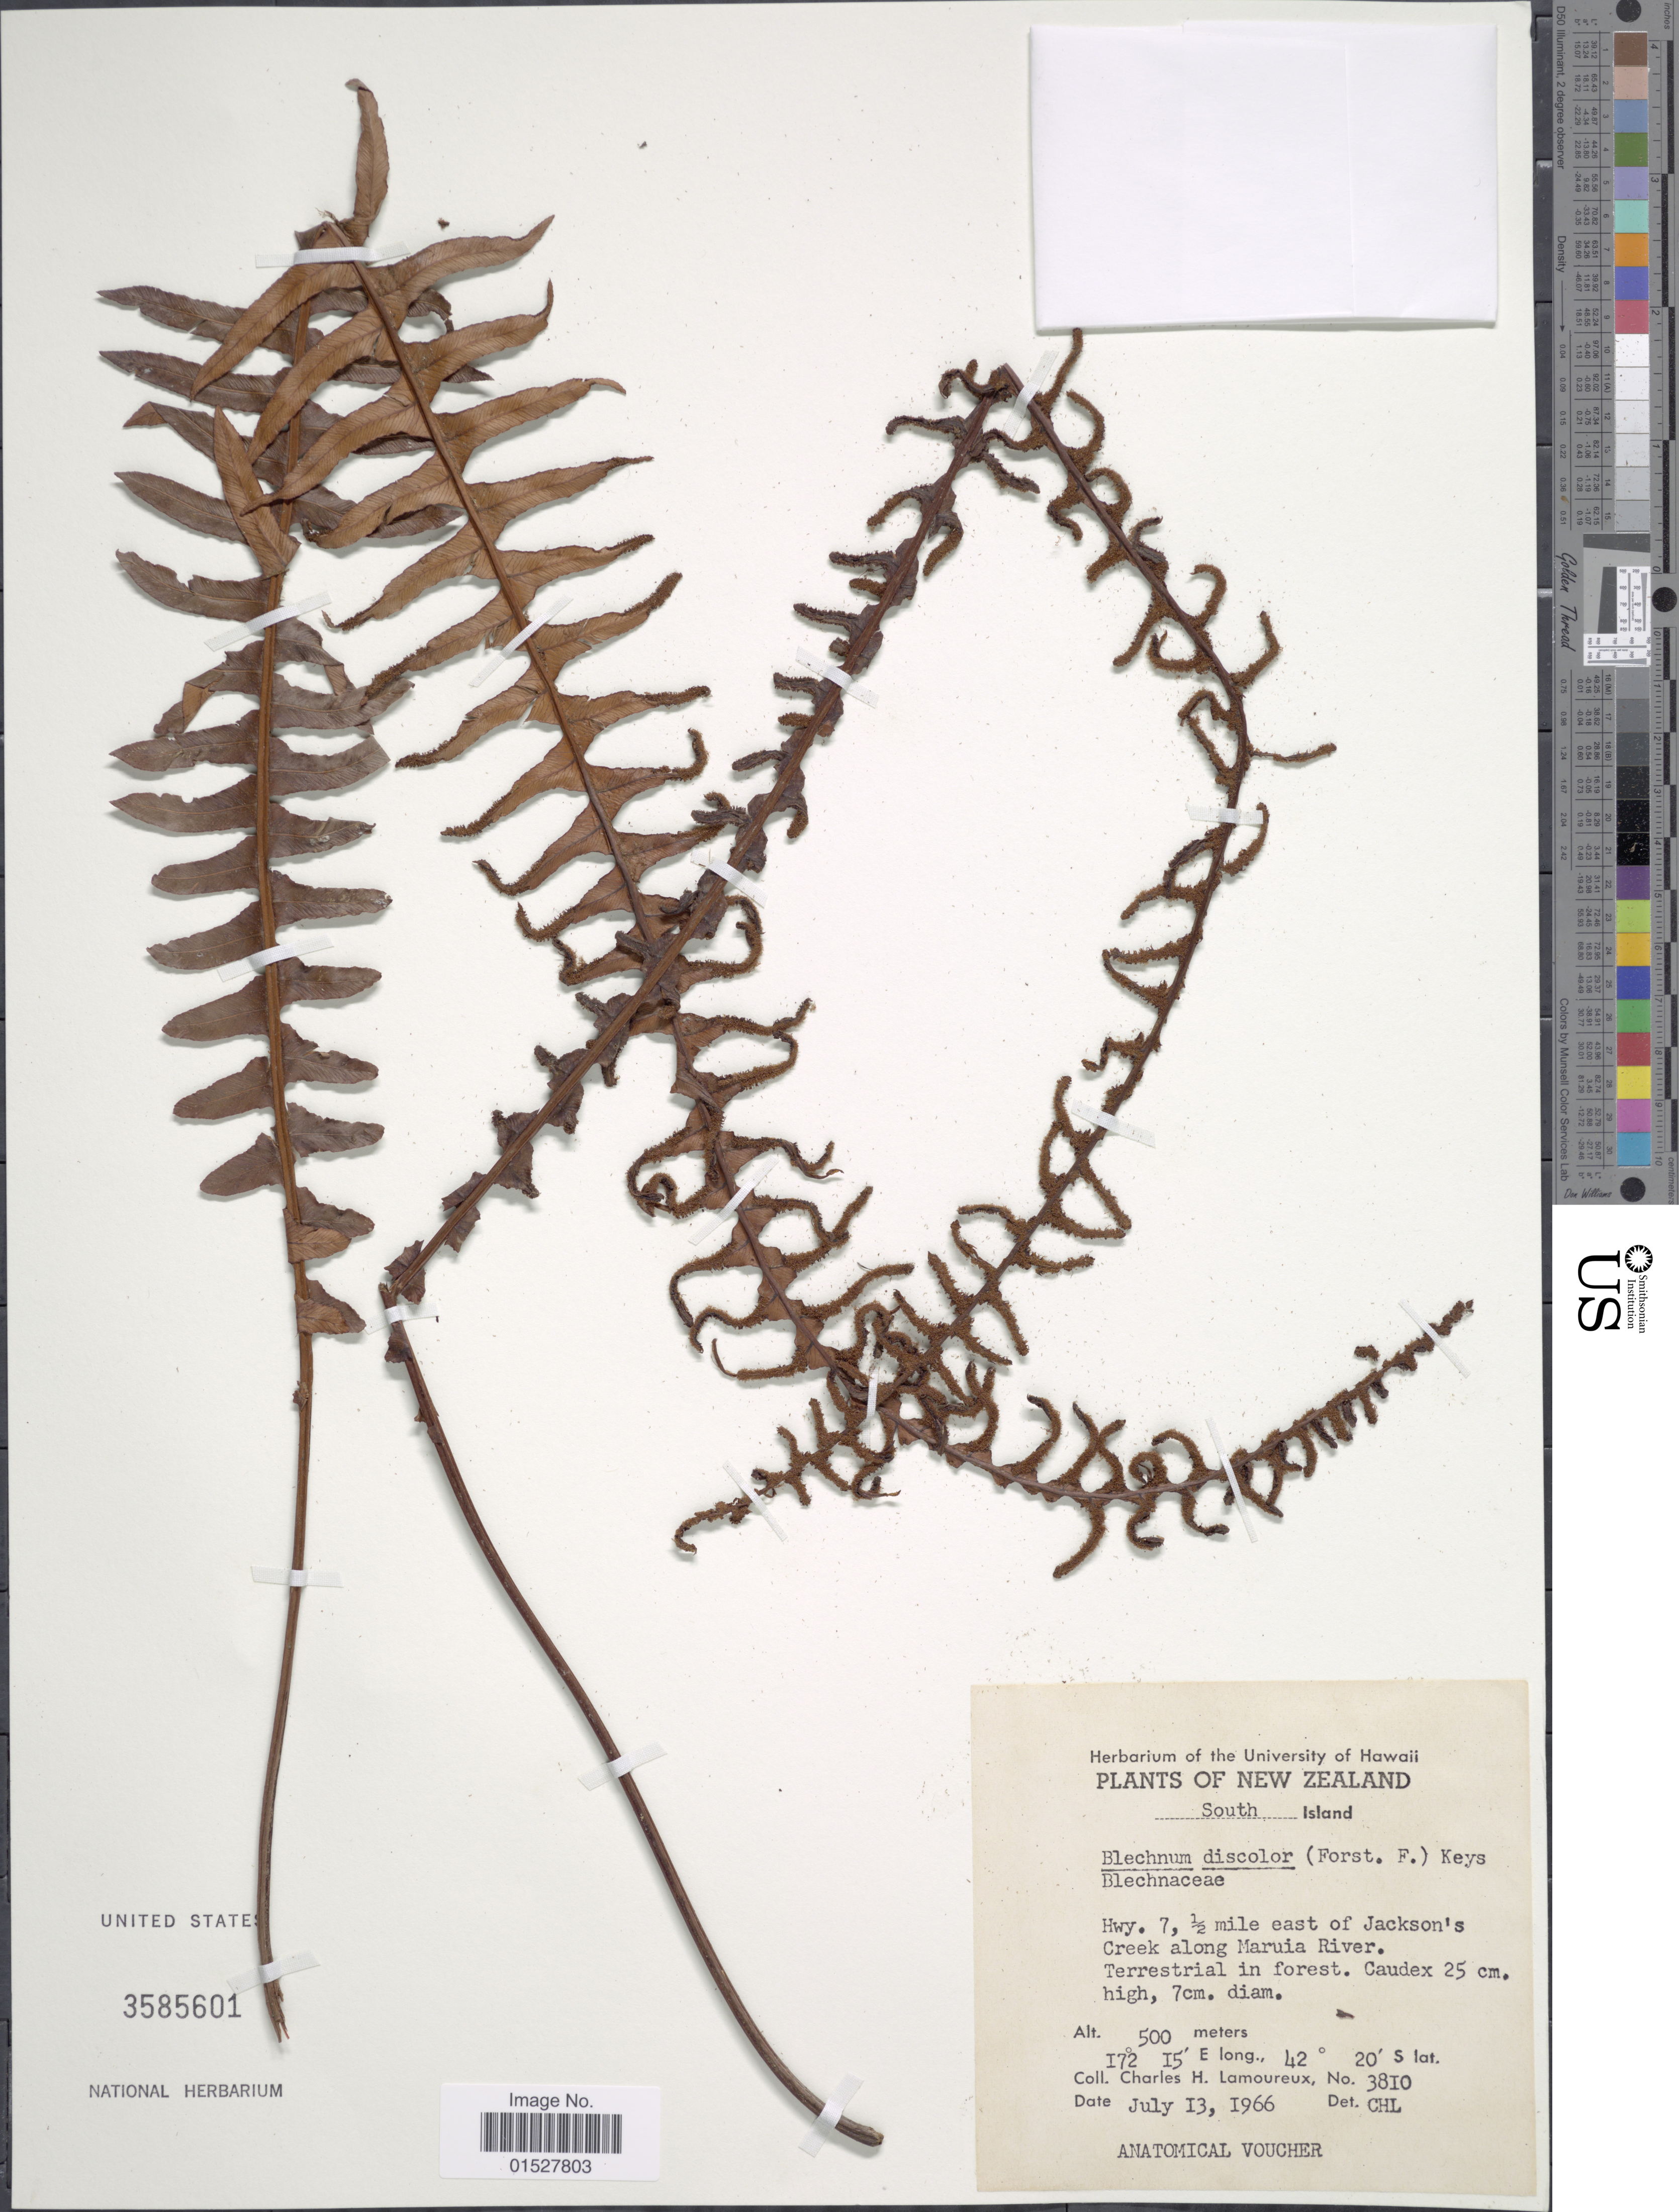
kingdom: Plantae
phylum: Tracheophyta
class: Polypodiopsida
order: Polypodiales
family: Blechnaceae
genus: Blechnum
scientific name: Blechnum discolor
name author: (G. Forst.) Keyserl.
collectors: C. Lamourex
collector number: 3810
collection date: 1966-07-13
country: New Zealand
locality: South Island, Hwy. 7, 1/2 mile east of Jackson's Creek along Maruia River.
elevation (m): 500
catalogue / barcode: US 3585601